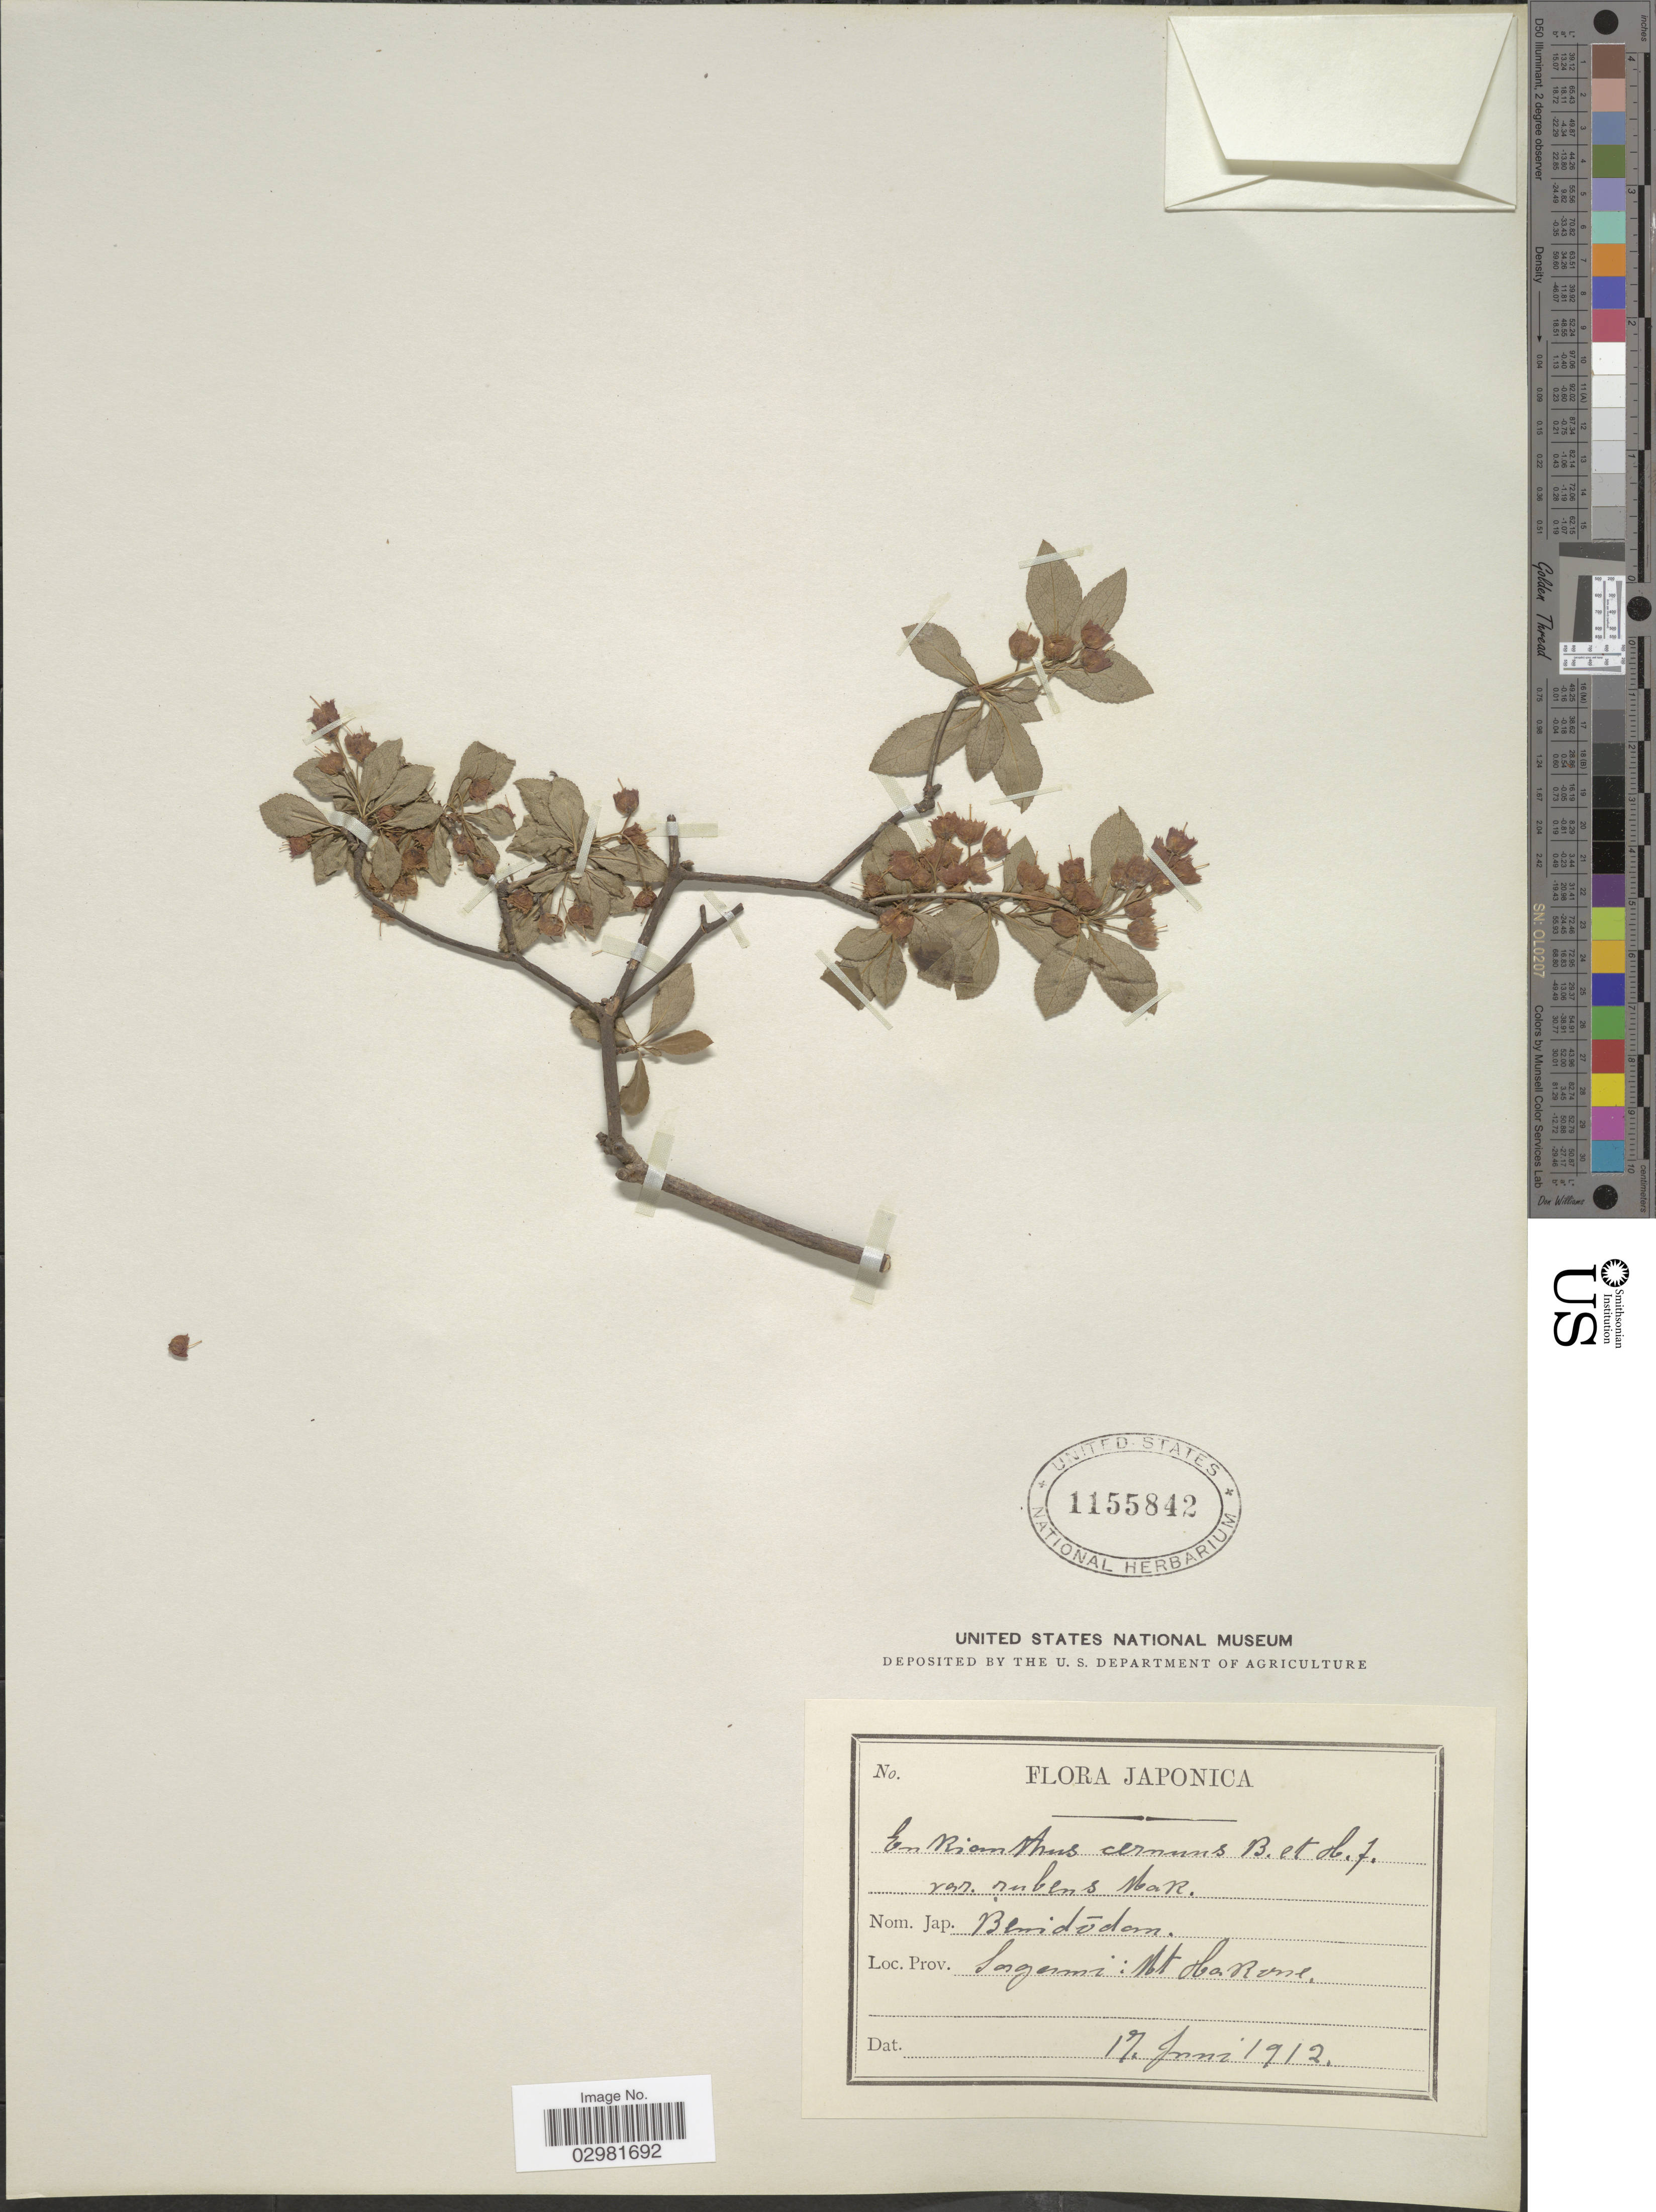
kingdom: Plantae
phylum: Tracheophyta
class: Magnoliopsida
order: Ericales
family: Ericaceae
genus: Enkianthus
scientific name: Enkianthus cernuus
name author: (Siebold & Zucc.) Benth. & Hook. f. ex Makino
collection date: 1912-06-17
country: Japan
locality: Japonica. Prov. Sagami: Mt. Hakone.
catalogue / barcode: US 1155842